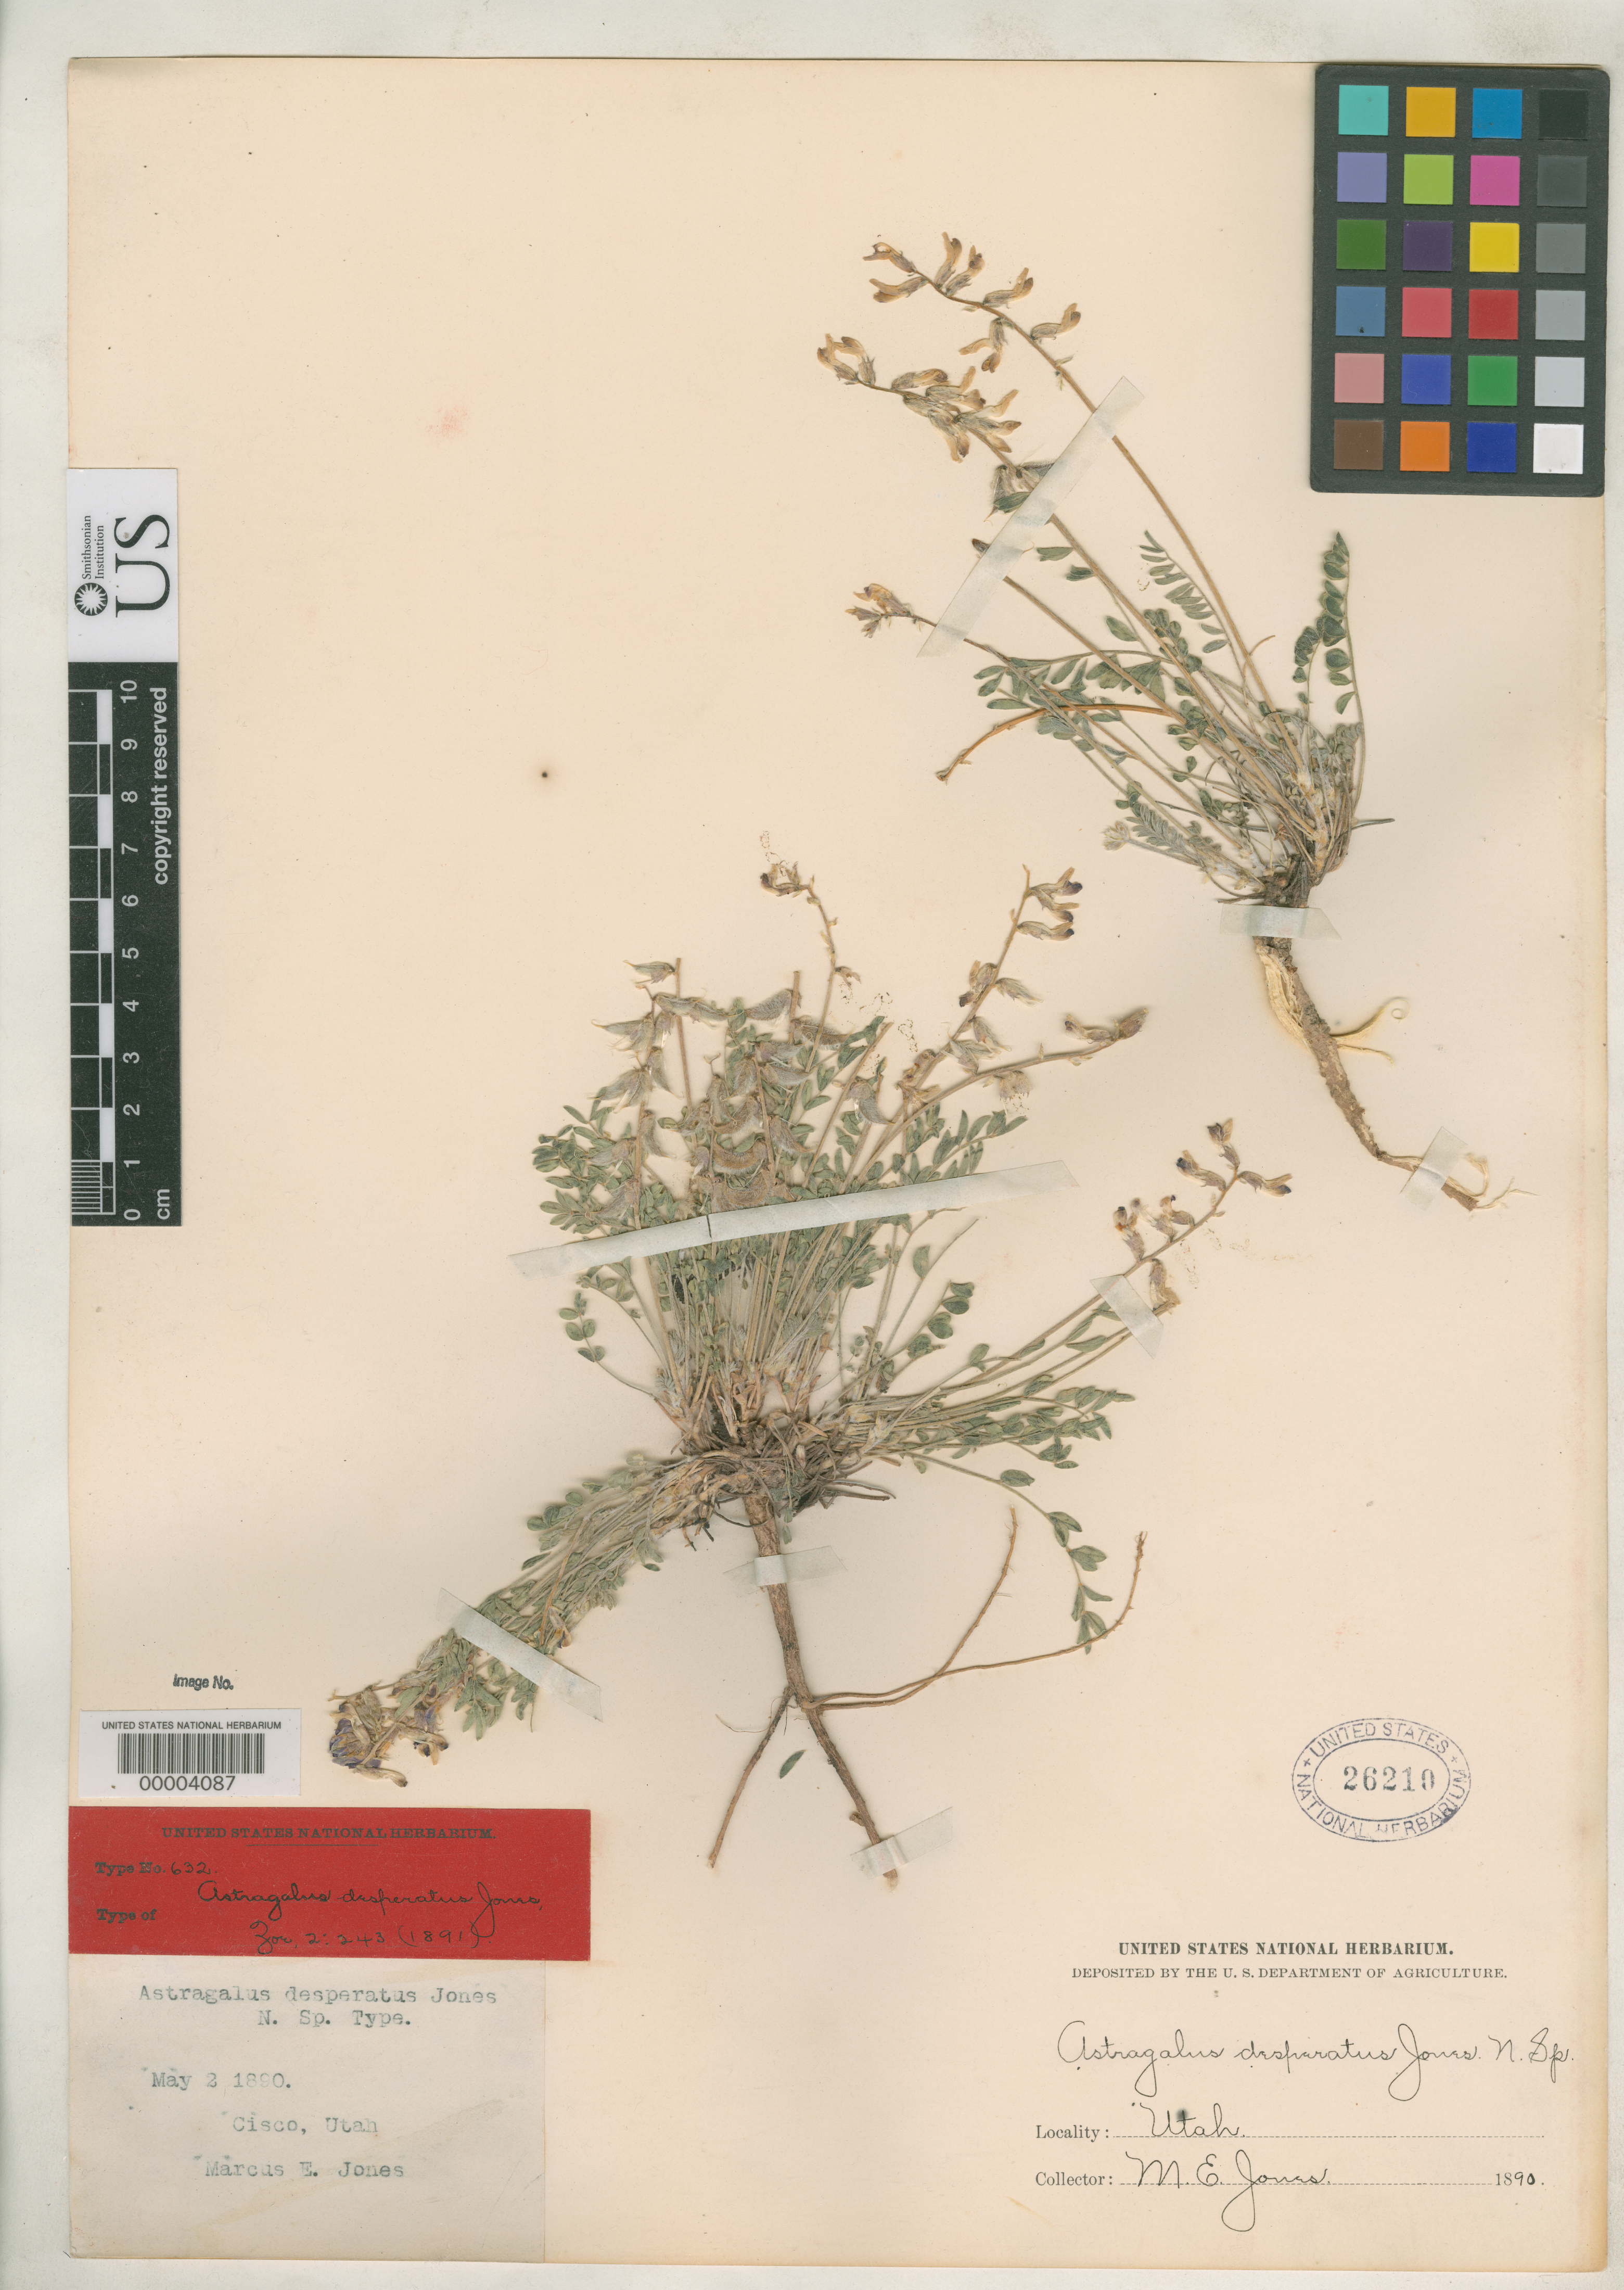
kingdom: Plantae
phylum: Tracheophyta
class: Magnoliopsida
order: Fabales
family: Fabaceae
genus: Astragalus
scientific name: Astragalus desperatus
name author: M.E. Jones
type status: Isotype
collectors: M. E. Jones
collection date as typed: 02 May 1890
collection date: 1890-05-02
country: United States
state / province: Utah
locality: Cisco.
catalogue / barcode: US 26210